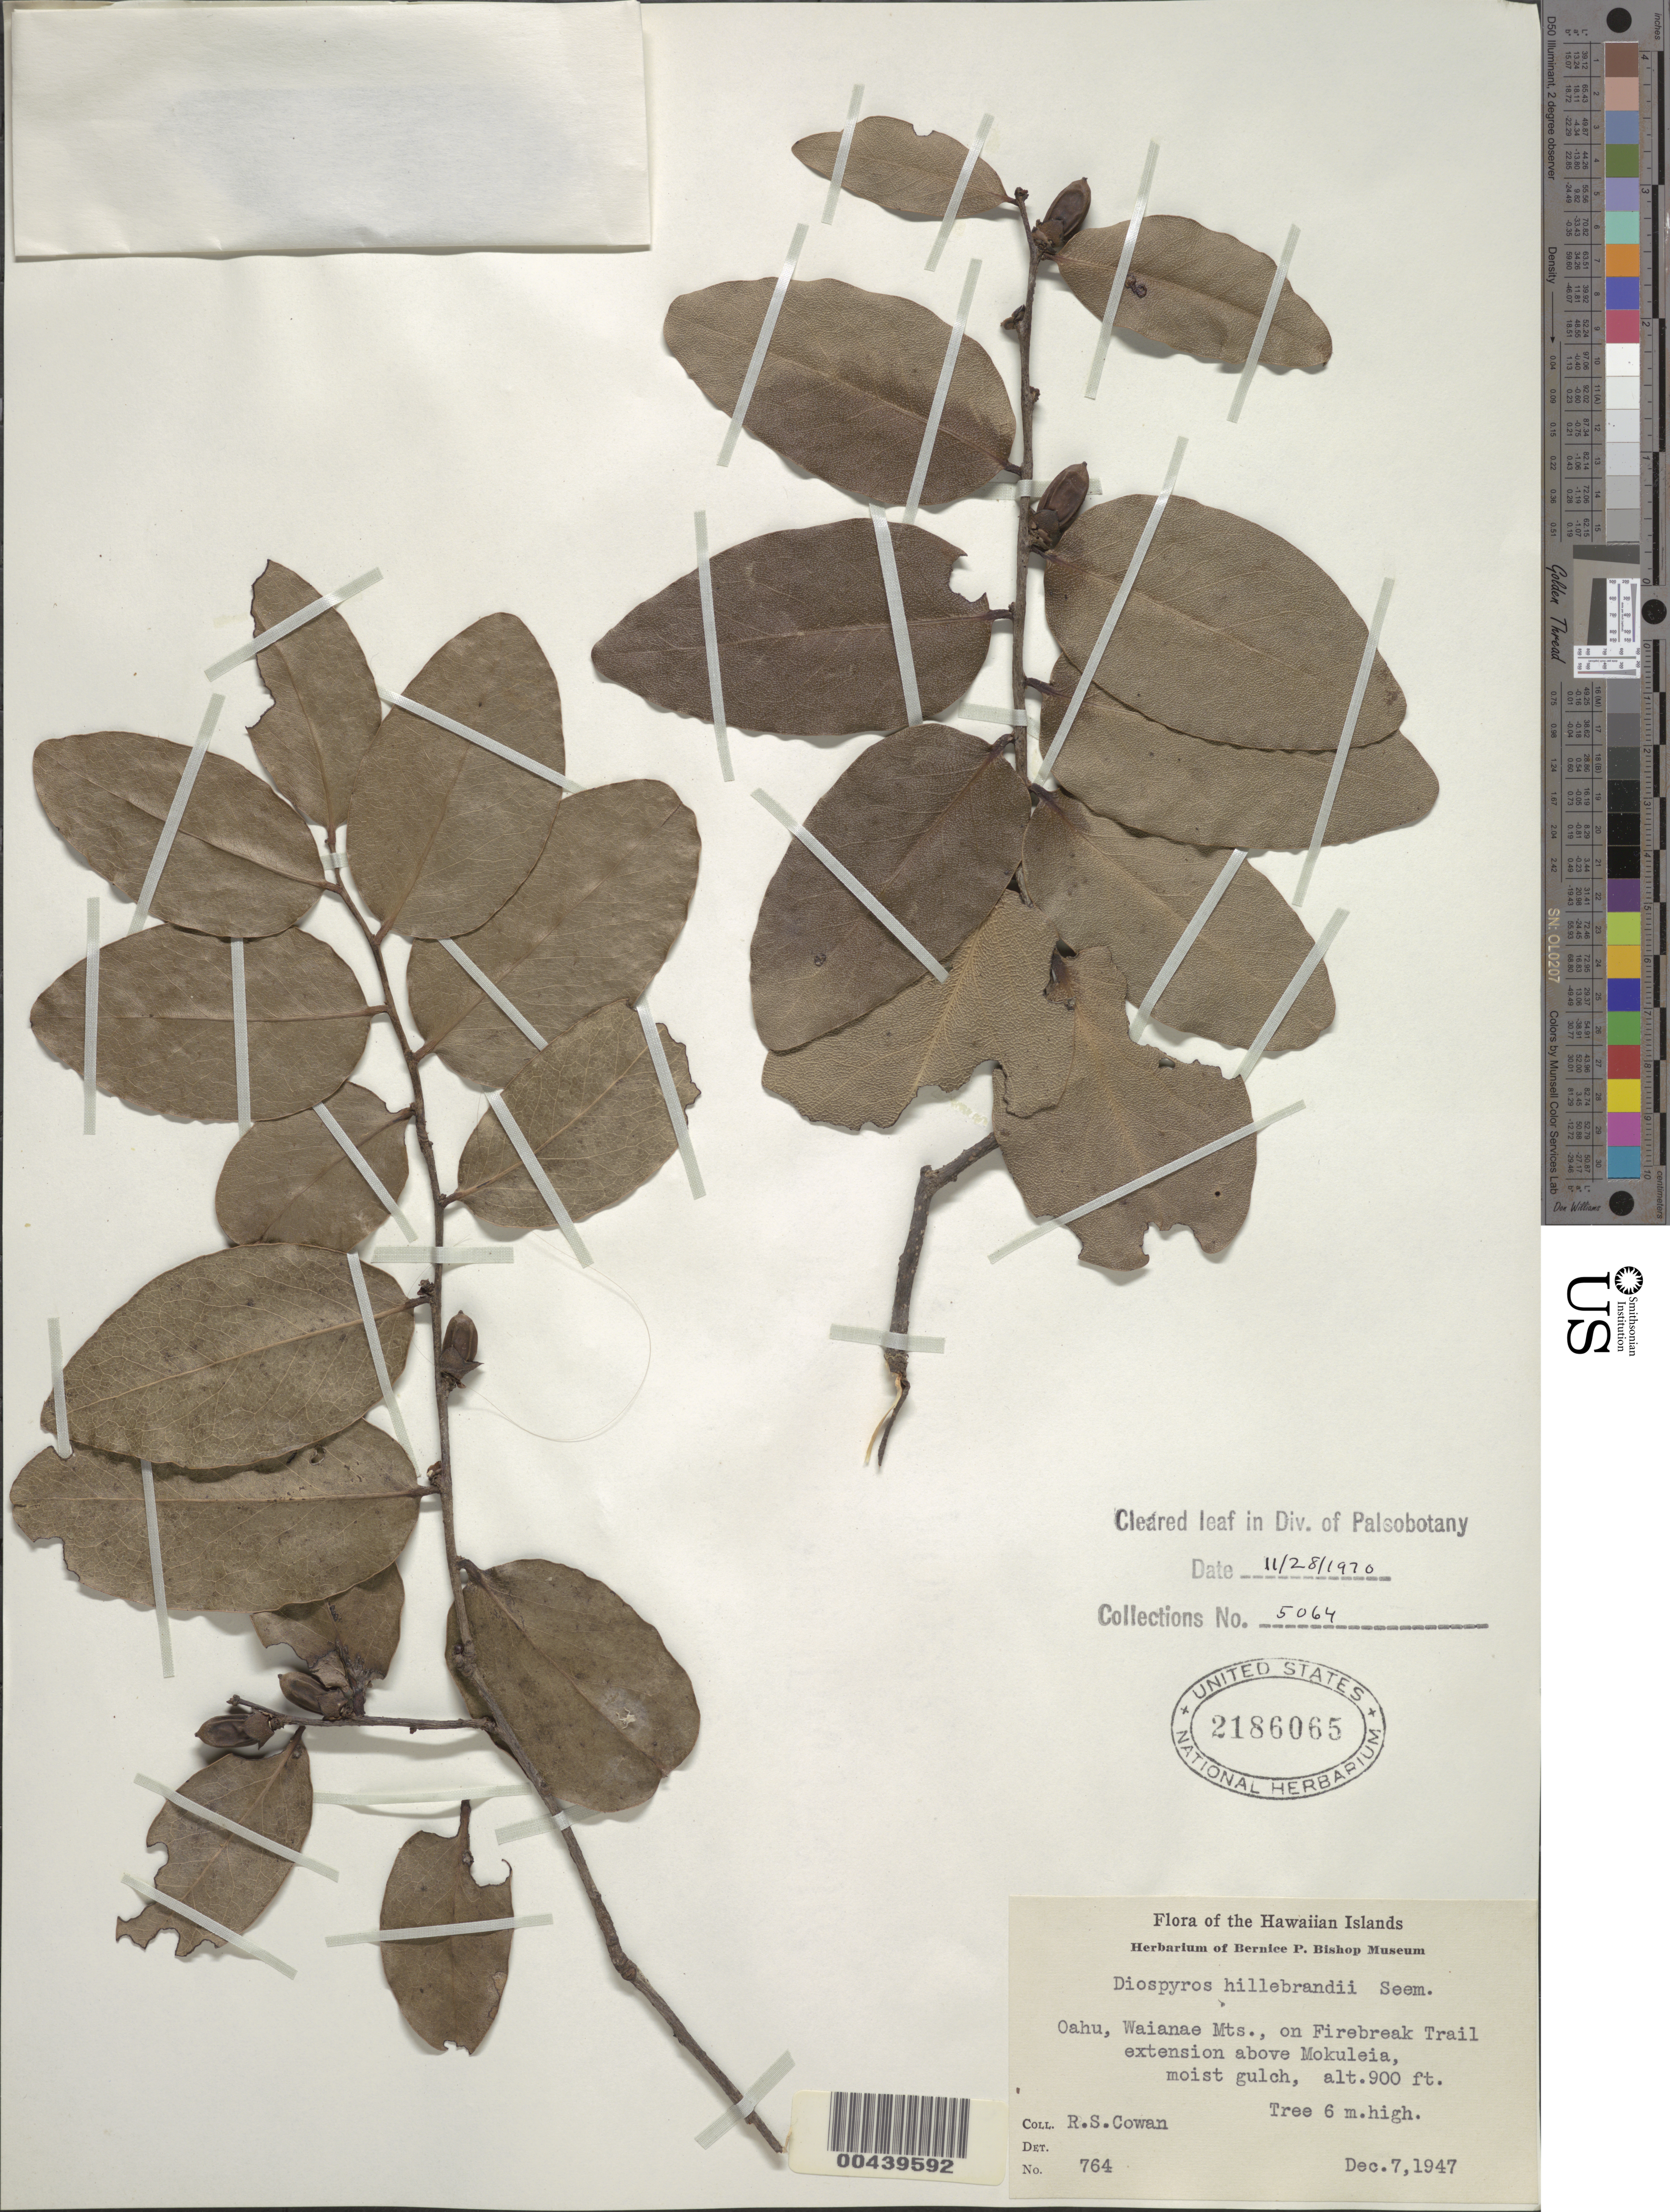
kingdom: Plantae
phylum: Tracheophyta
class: Magnoliopsida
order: Ericales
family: Ebenaceae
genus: Diospyros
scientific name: Diospyros hillebrandii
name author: (Seem.) Fosberg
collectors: R. S. Cowan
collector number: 764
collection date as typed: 7 Dec 1947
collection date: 1947-12-07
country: United States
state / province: Hawaii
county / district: Honolulu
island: Oahu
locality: Waianae Mts., on Firebreak Trail extension above Mokuleia, gulch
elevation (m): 274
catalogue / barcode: US 2186065